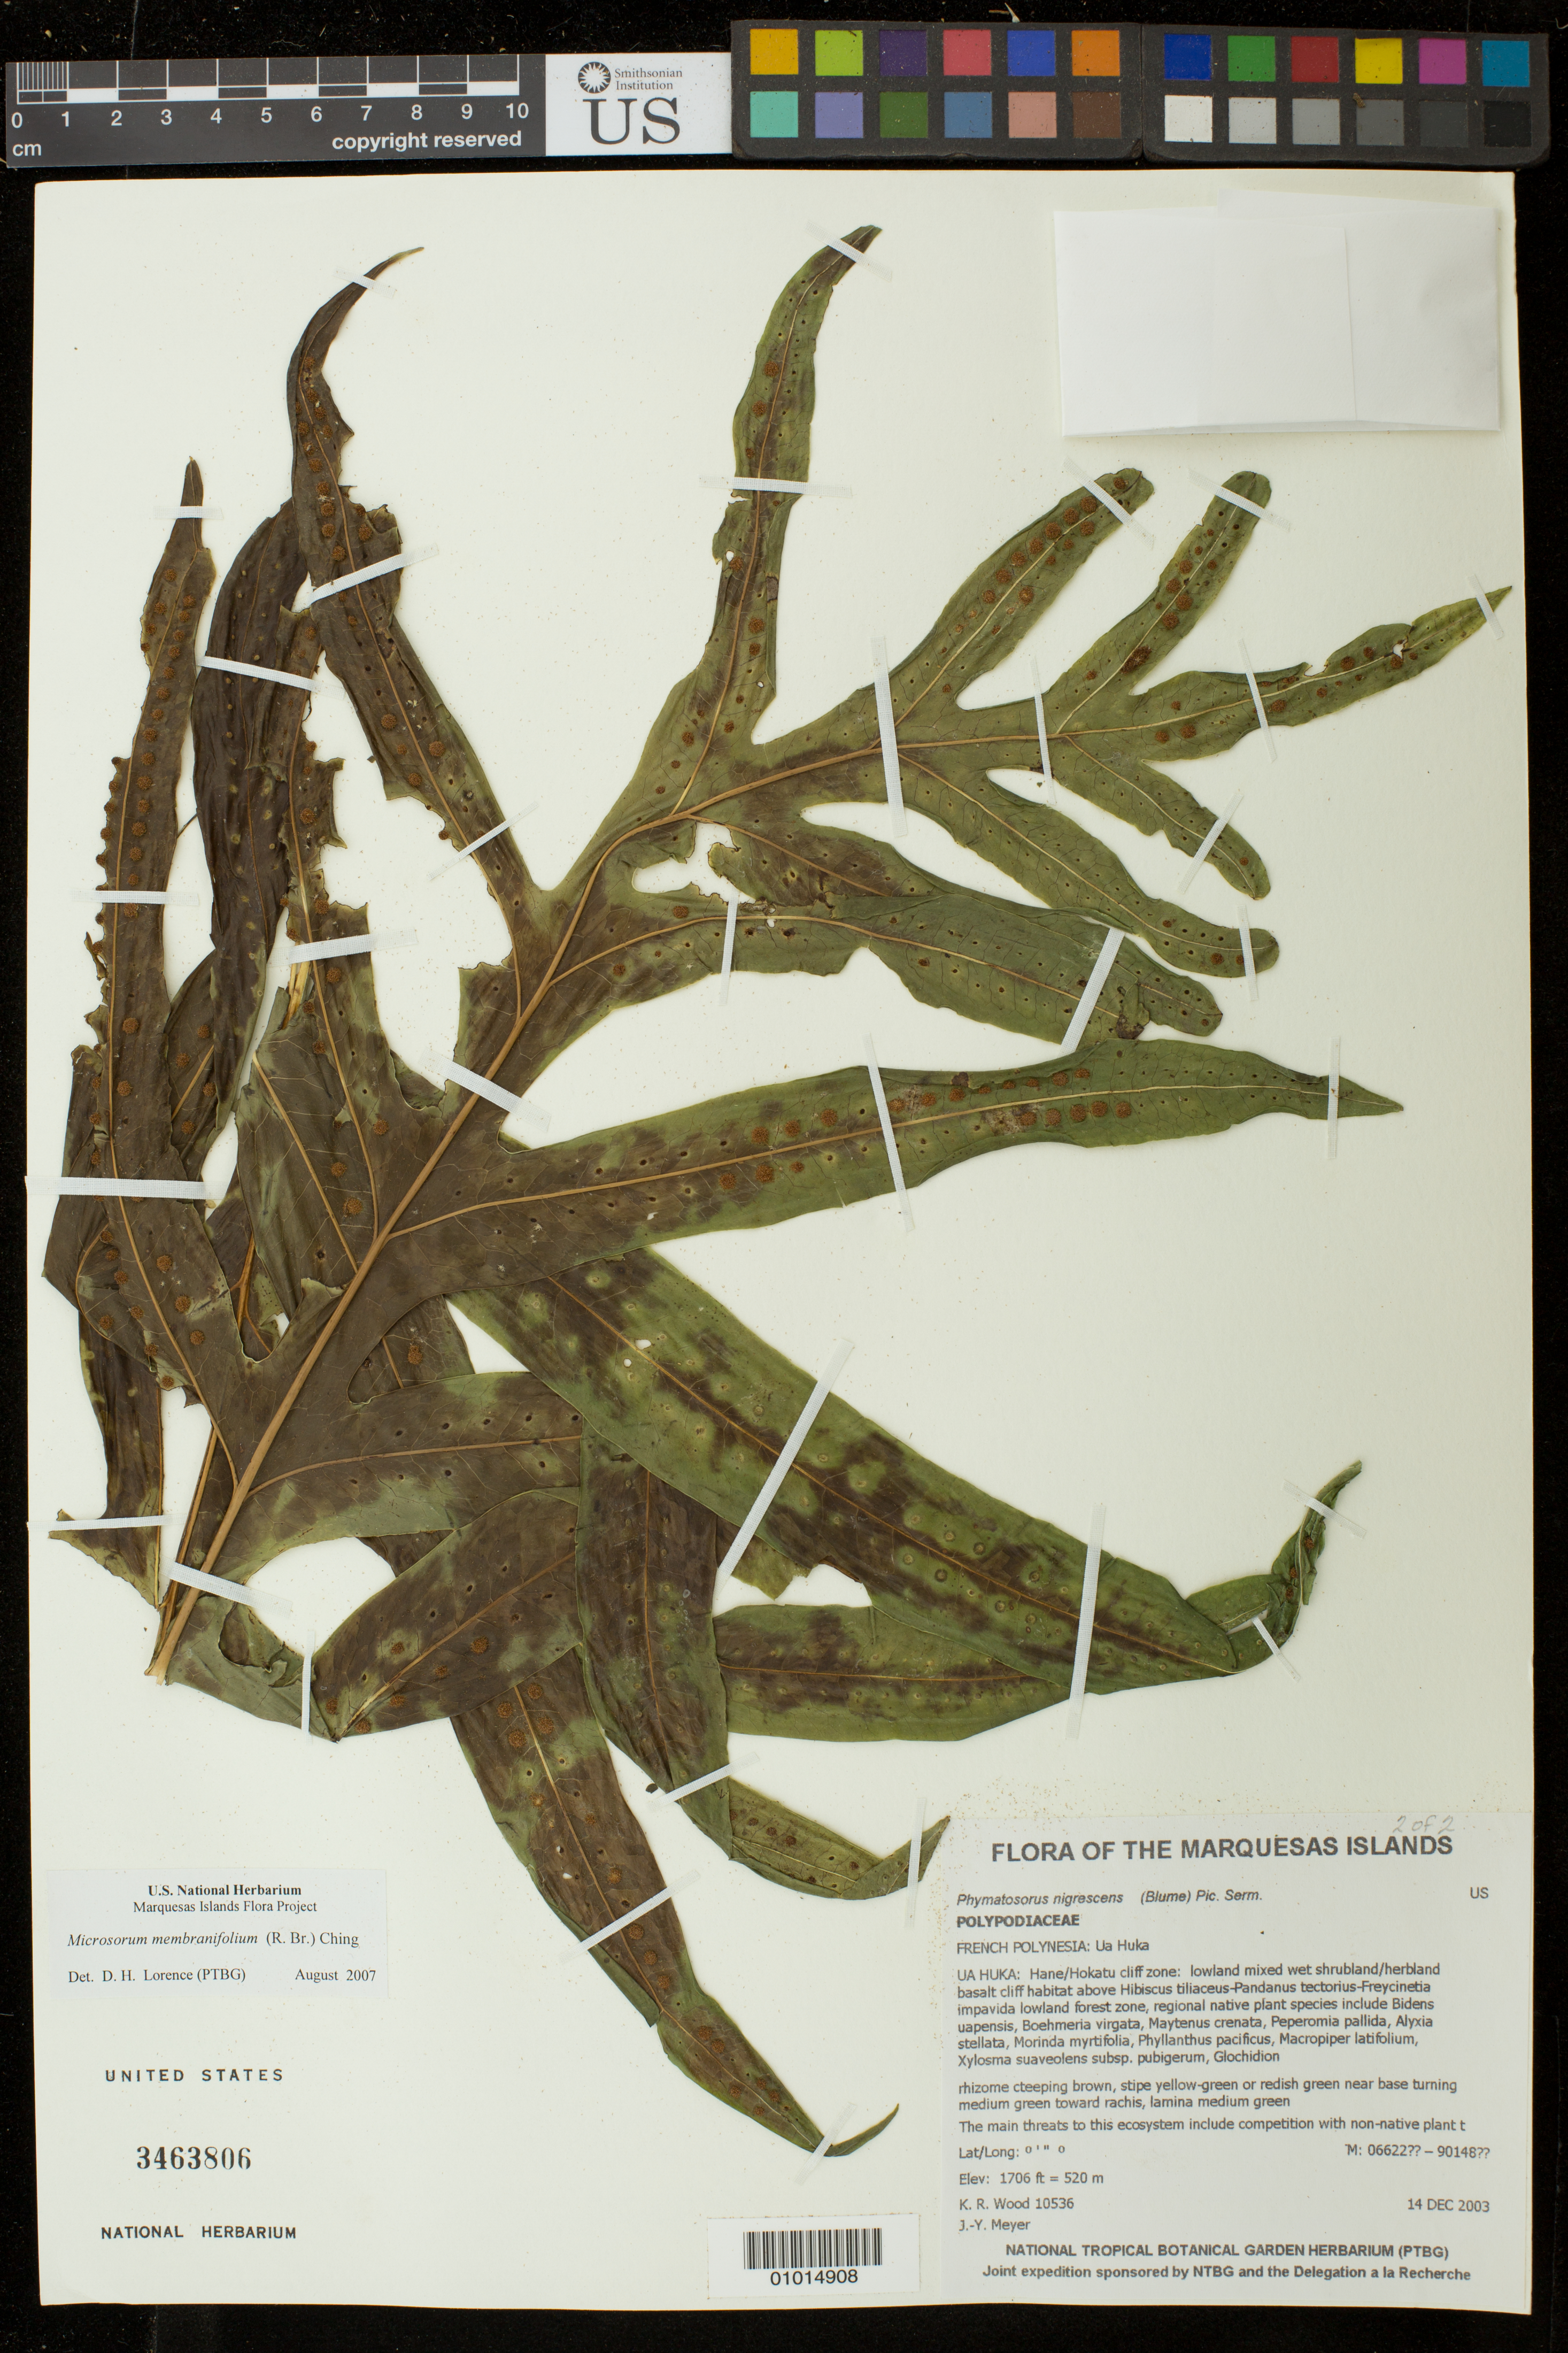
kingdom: Plantae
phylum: Tracheophyta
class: Polypodiopsida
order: Polypodiales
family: Polypodiaceae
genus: Microsorum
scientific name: Microsorum membranifolium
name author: (R. Br.) Ching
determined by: Lorence, David H., (PTBG), National Tropical Botanical Garden (UNITED STATES)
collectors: K. R. Wood & J.-Y. Meyer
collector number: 10536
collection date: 2003-12-14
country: French Polynesia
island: Ua Huka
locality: Hane/Hokatu cliff zone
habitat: Lowland mixed wet shrubland/herbland basalt cliff habitat above Hibiscus tiliaceus - Pandanus tectorius - Freycinetia impavida lowland forest zone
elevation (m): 520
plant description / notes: Competition with non-native plant taxa such as Psidium guajava, Ageratum conyzoides, Zingiber zerumbet, Paspalum conjugatum, Coffea arabica, Oplismenus compositus, and Kyllinga brevifolia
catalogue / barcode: US 3463806